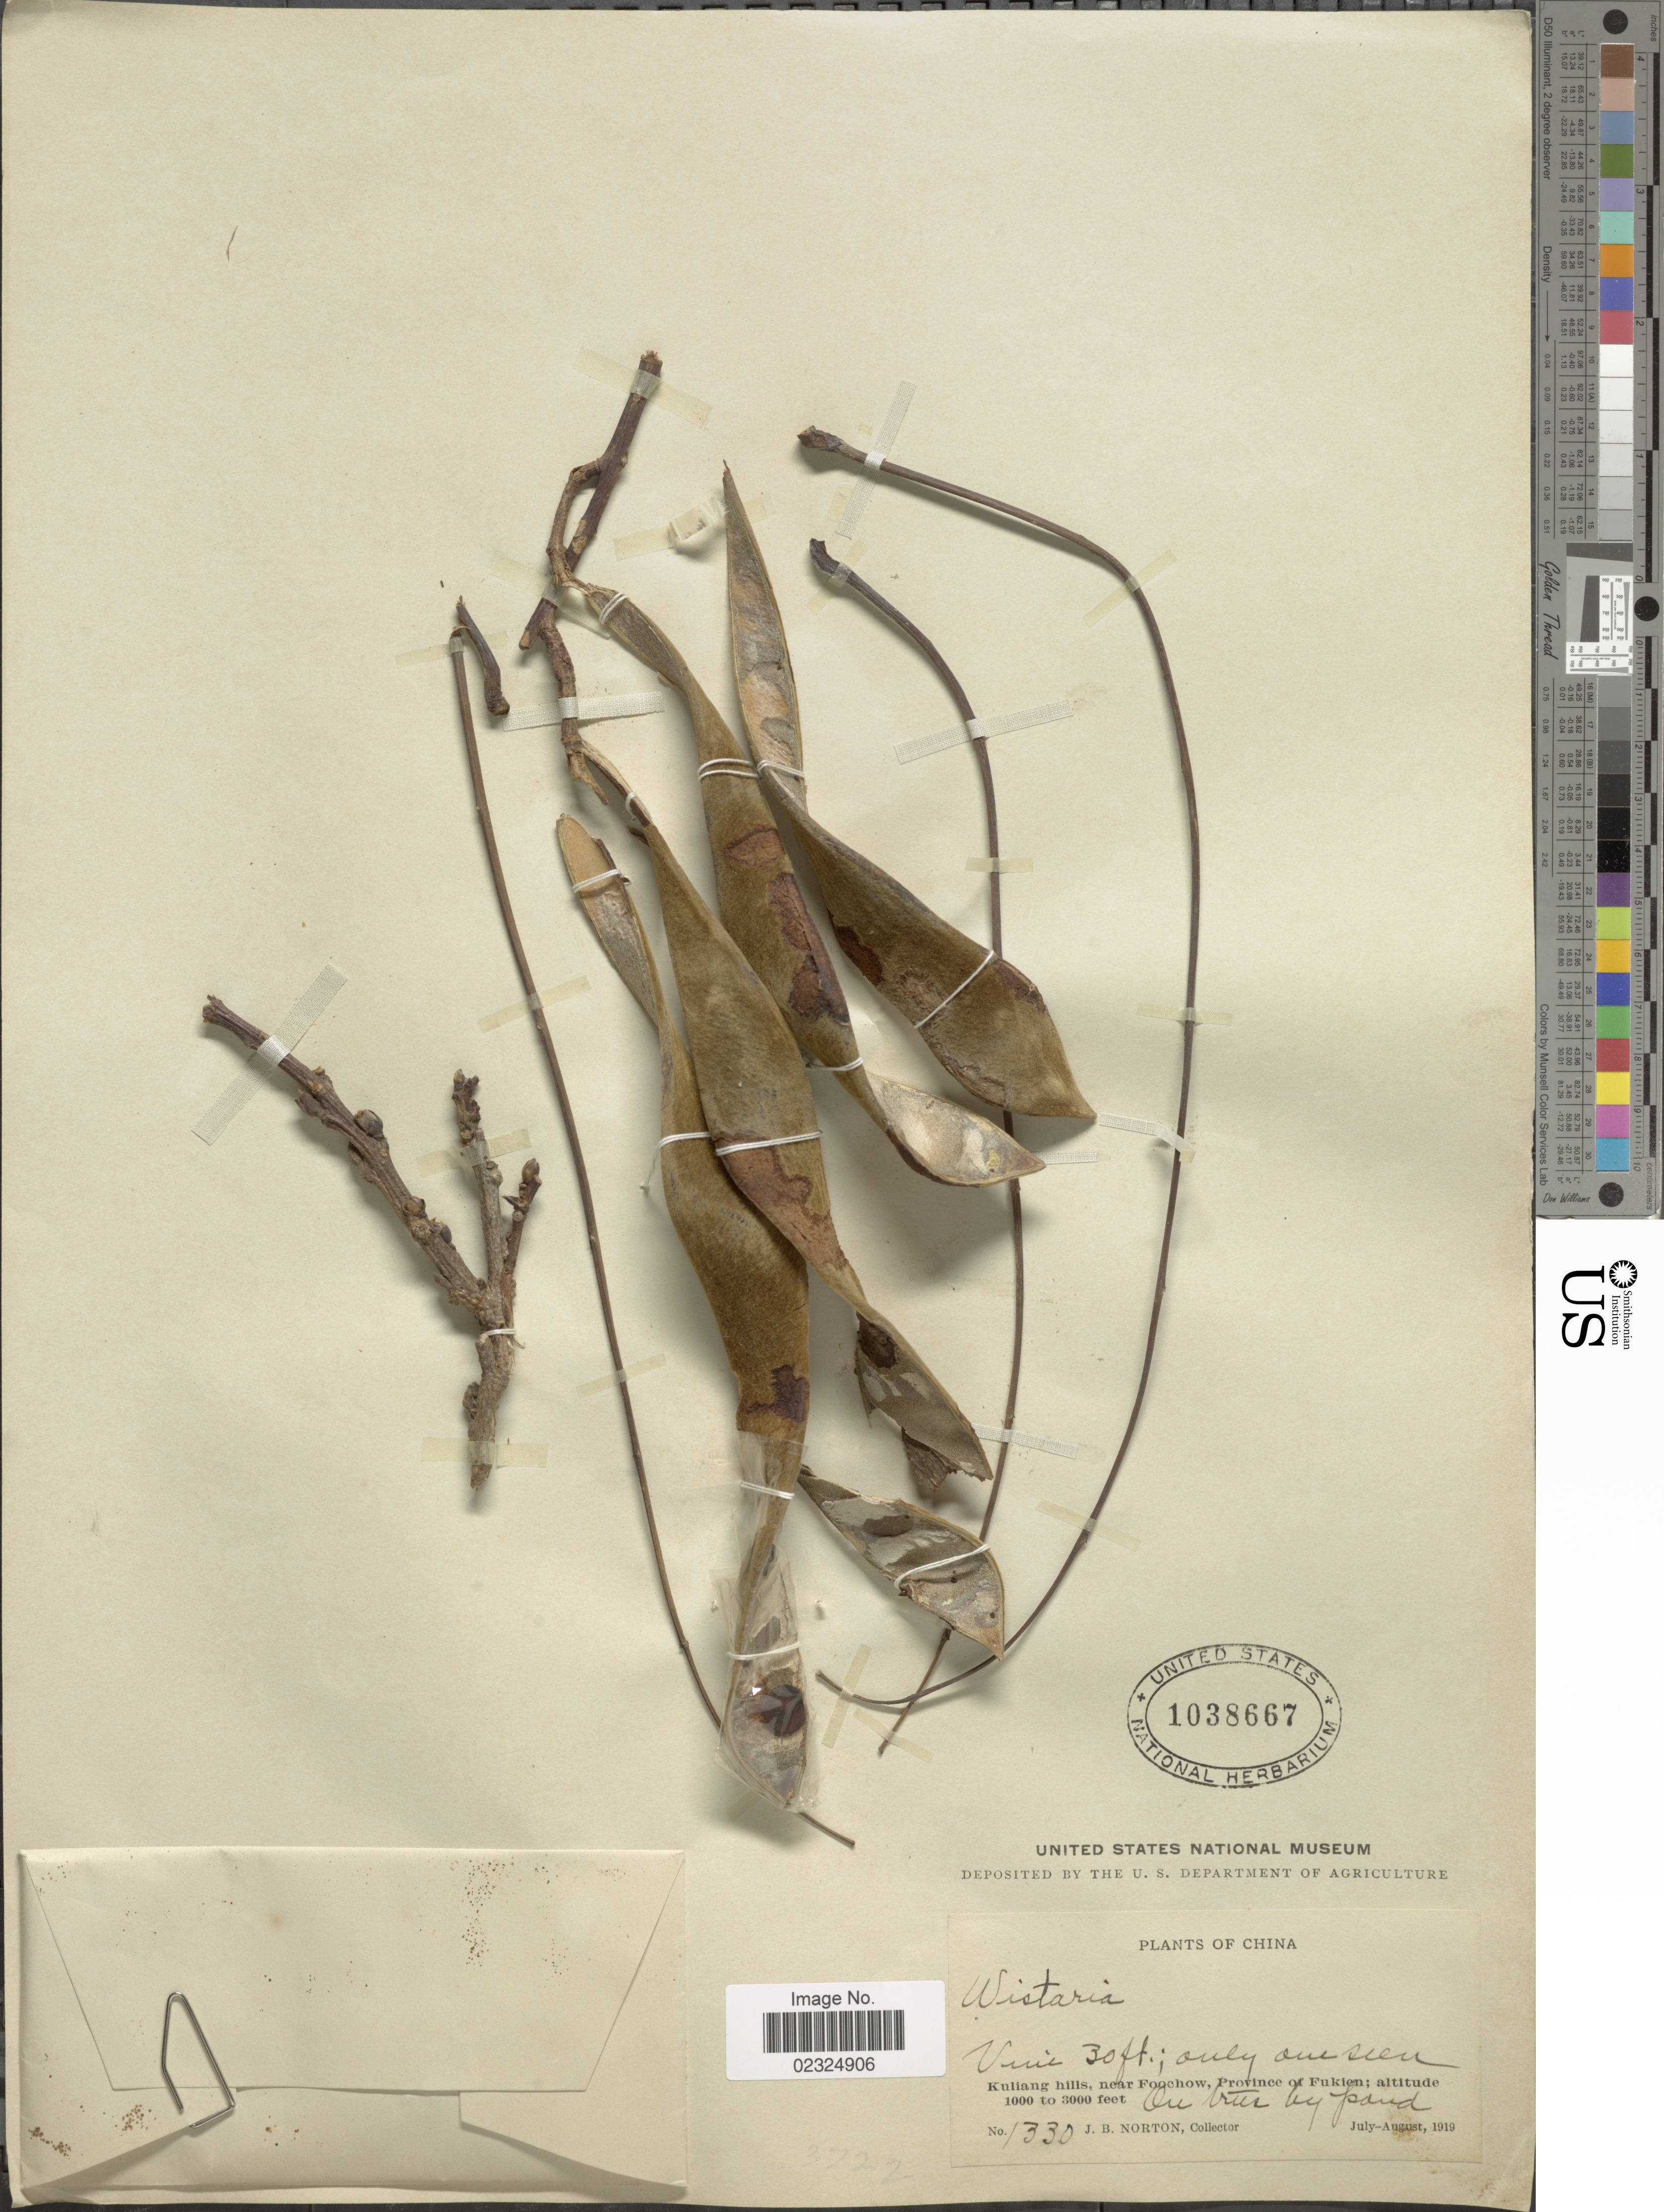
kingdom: Plantae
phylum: Tracheophyta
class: Magnoliopsida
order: Fabales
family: Fabaceae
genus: Wisteria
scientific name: Wisteria sp.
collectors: J. B. Norton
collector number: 1330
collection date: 1919-07/1919-08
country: China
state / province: Fujian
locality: Vine, only one seen, Kuliang Hills, near Foochow.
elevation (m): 305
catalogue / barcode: US 1038667